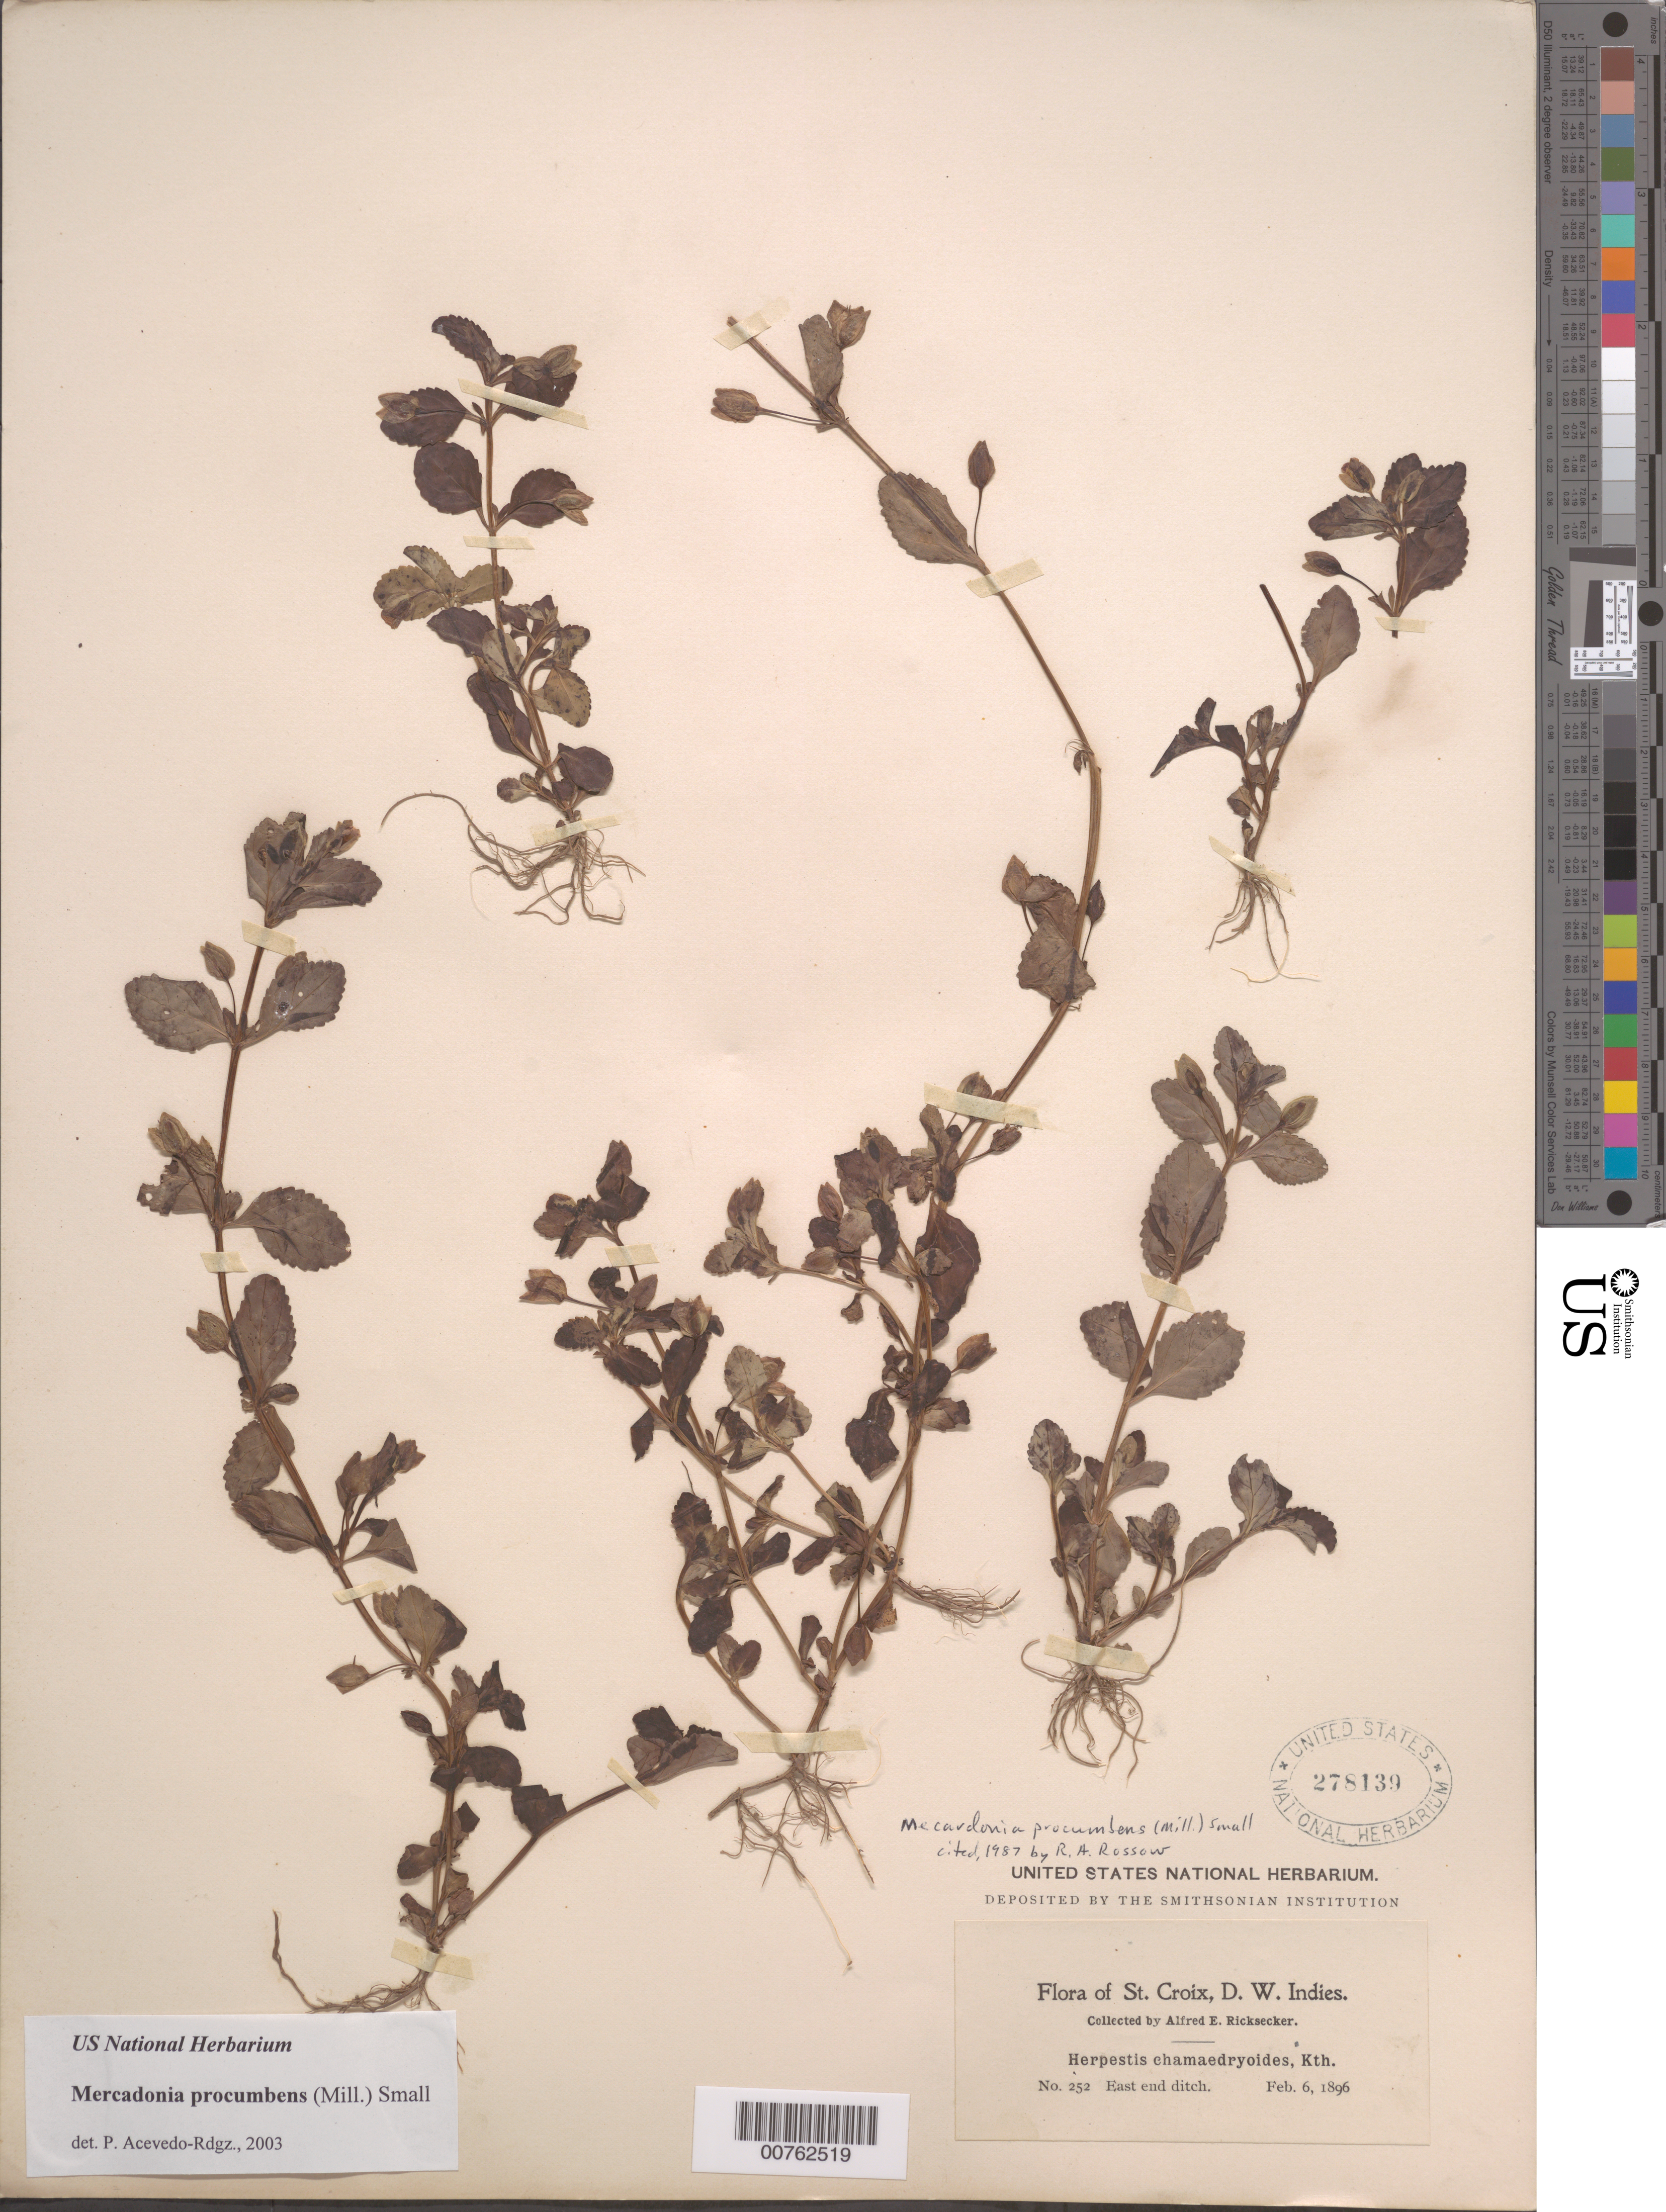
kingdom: Plantae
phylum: Tracheophyta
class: Magnoliopsida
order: Lamiales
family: Plantaginaceae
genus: Mecardonia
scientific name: Mecardonia procumbens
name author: (Mill.) Small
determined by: Acevedo-Rodríguez, P., (BOT), Smithsonian Institution - National Museum of Natural History (UNITED STATES)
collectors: A. E. Ricksecker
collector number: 252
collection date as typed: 06 Feb 1896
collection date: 1896-02-06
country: U.S. Virgin Islands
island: St. Croix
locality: East End ditch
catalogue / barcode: US 278139